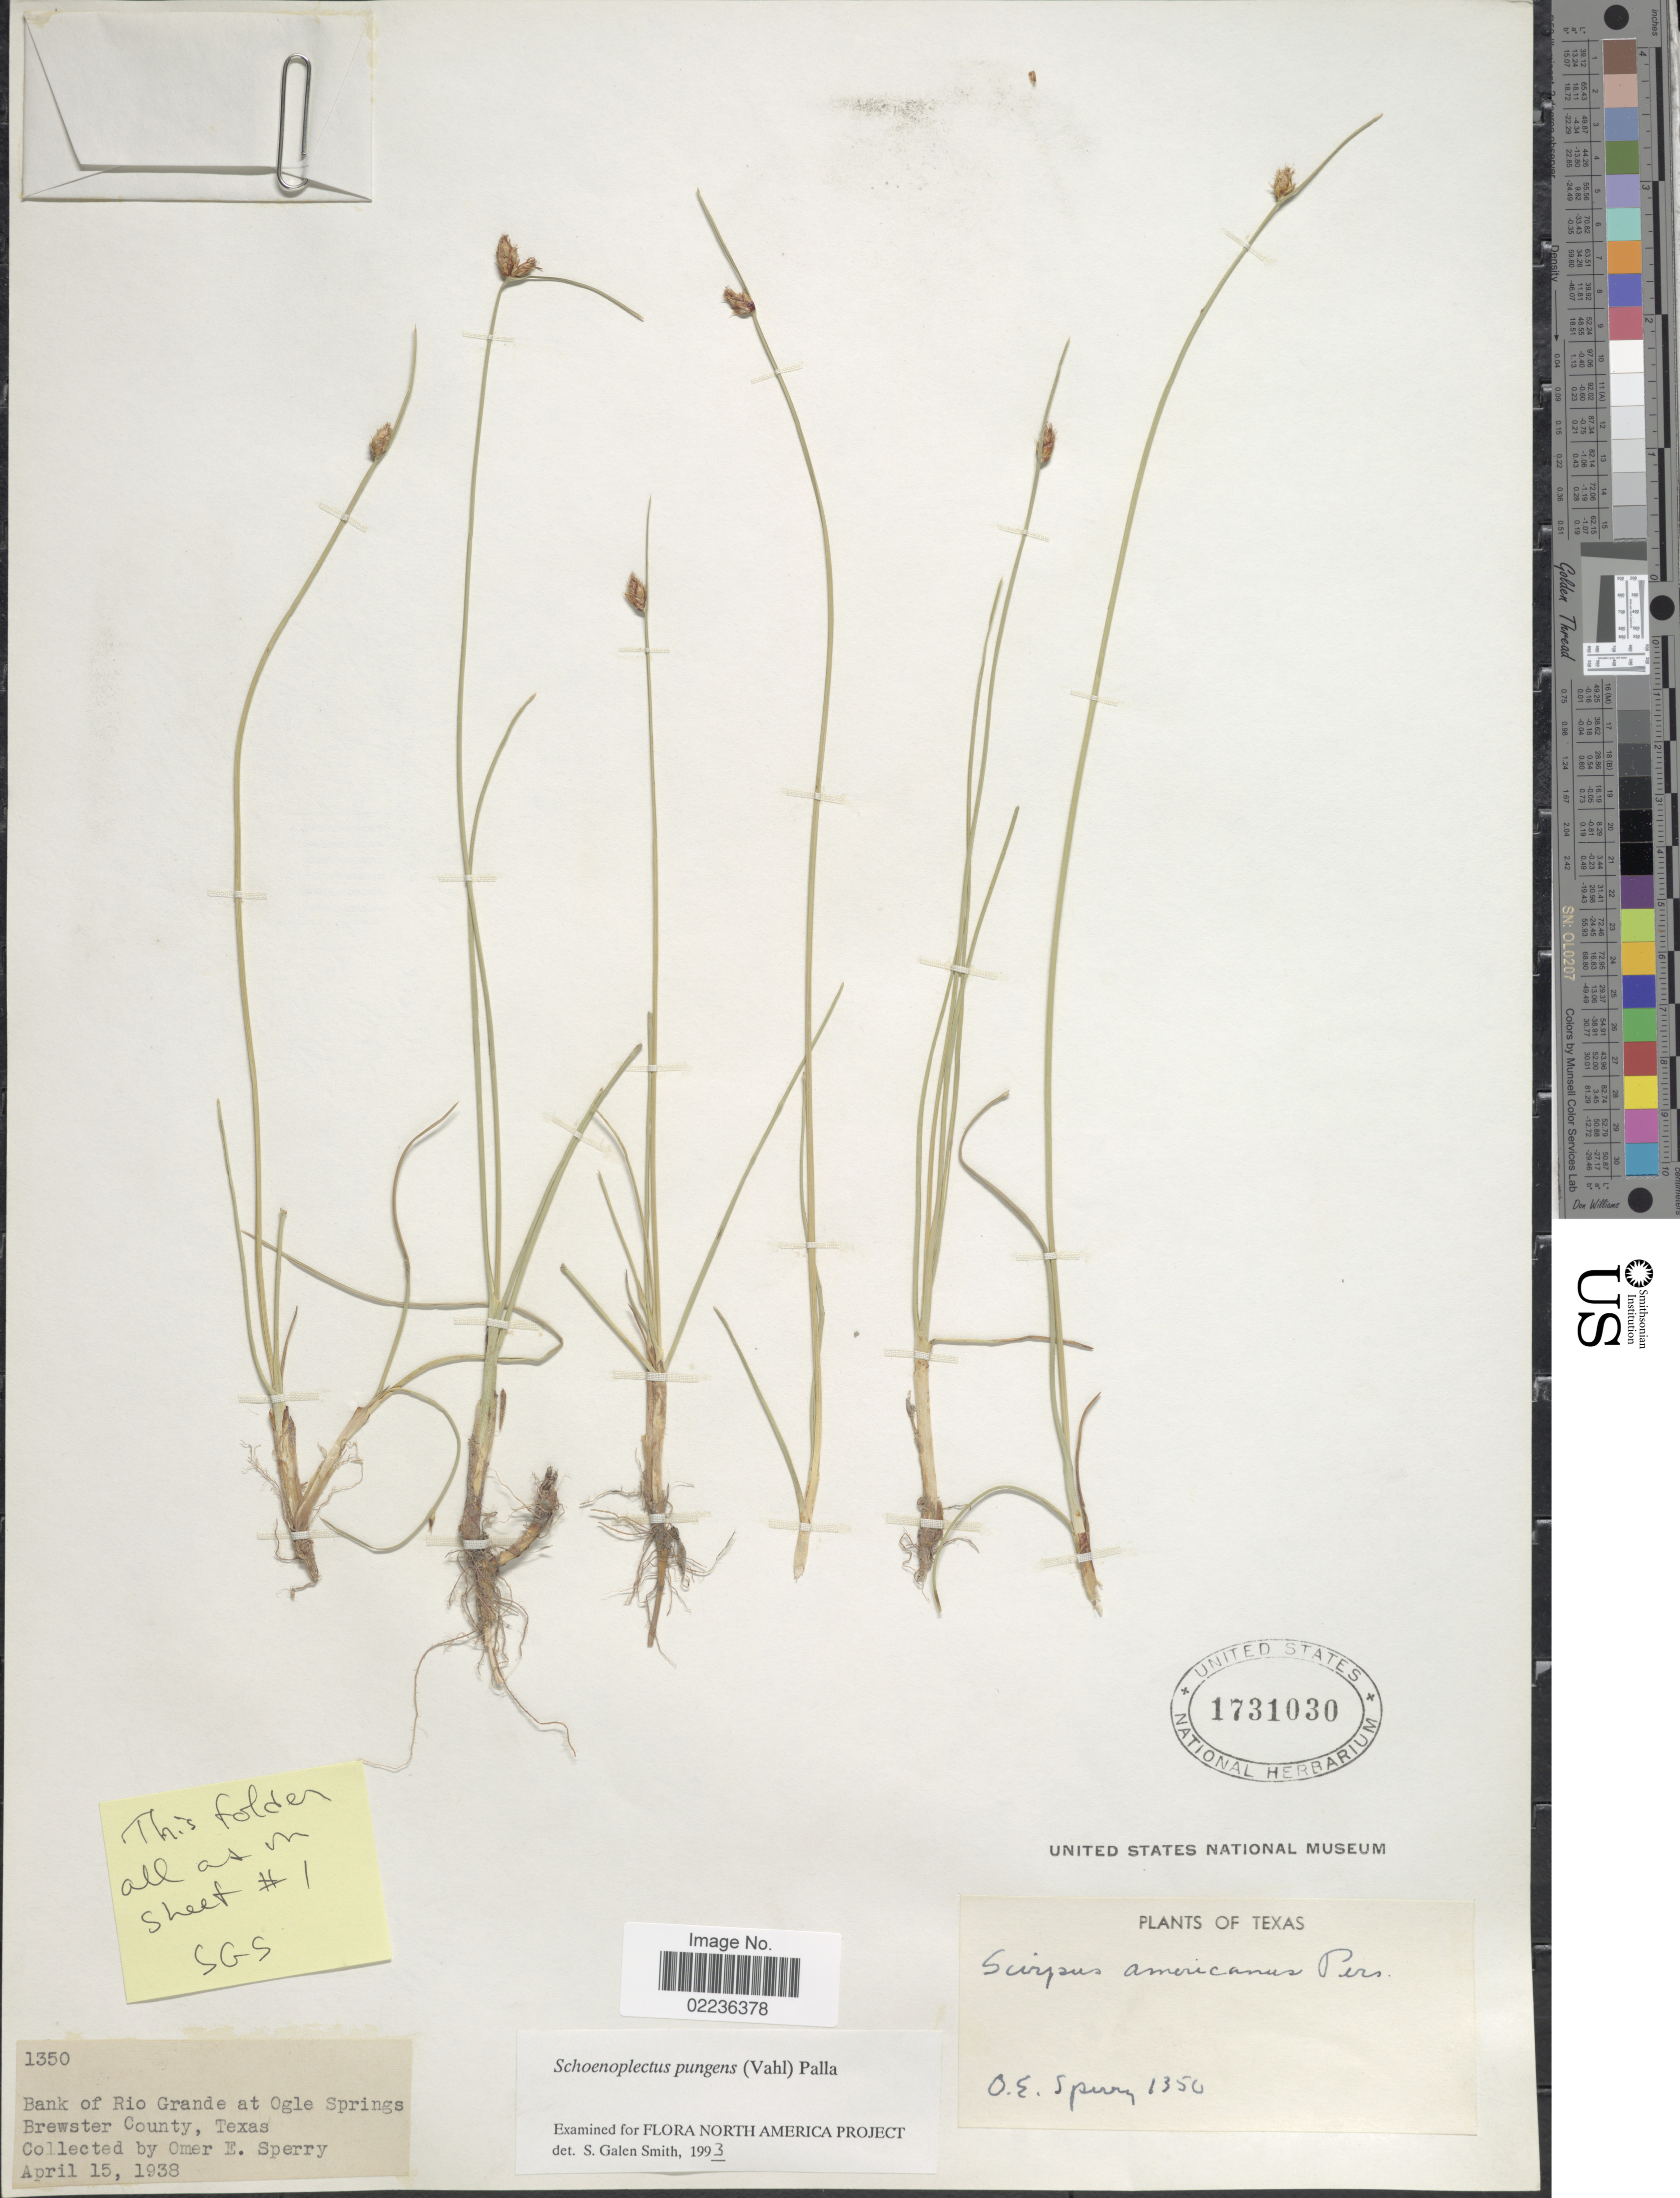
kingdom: Plantae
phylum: Tracheophyta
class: Liliopsida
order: Poales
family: Cyperaceae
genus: Schoenoplectus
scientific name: Schoenoplectus pungens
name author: (Vahl) Palla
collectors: O. E. Sperry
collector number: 1350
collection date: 1938-04-15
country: United States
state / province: Texas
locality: Bank of Rio Grande at Ogle Springs Brewster County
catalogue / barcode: US 1731030